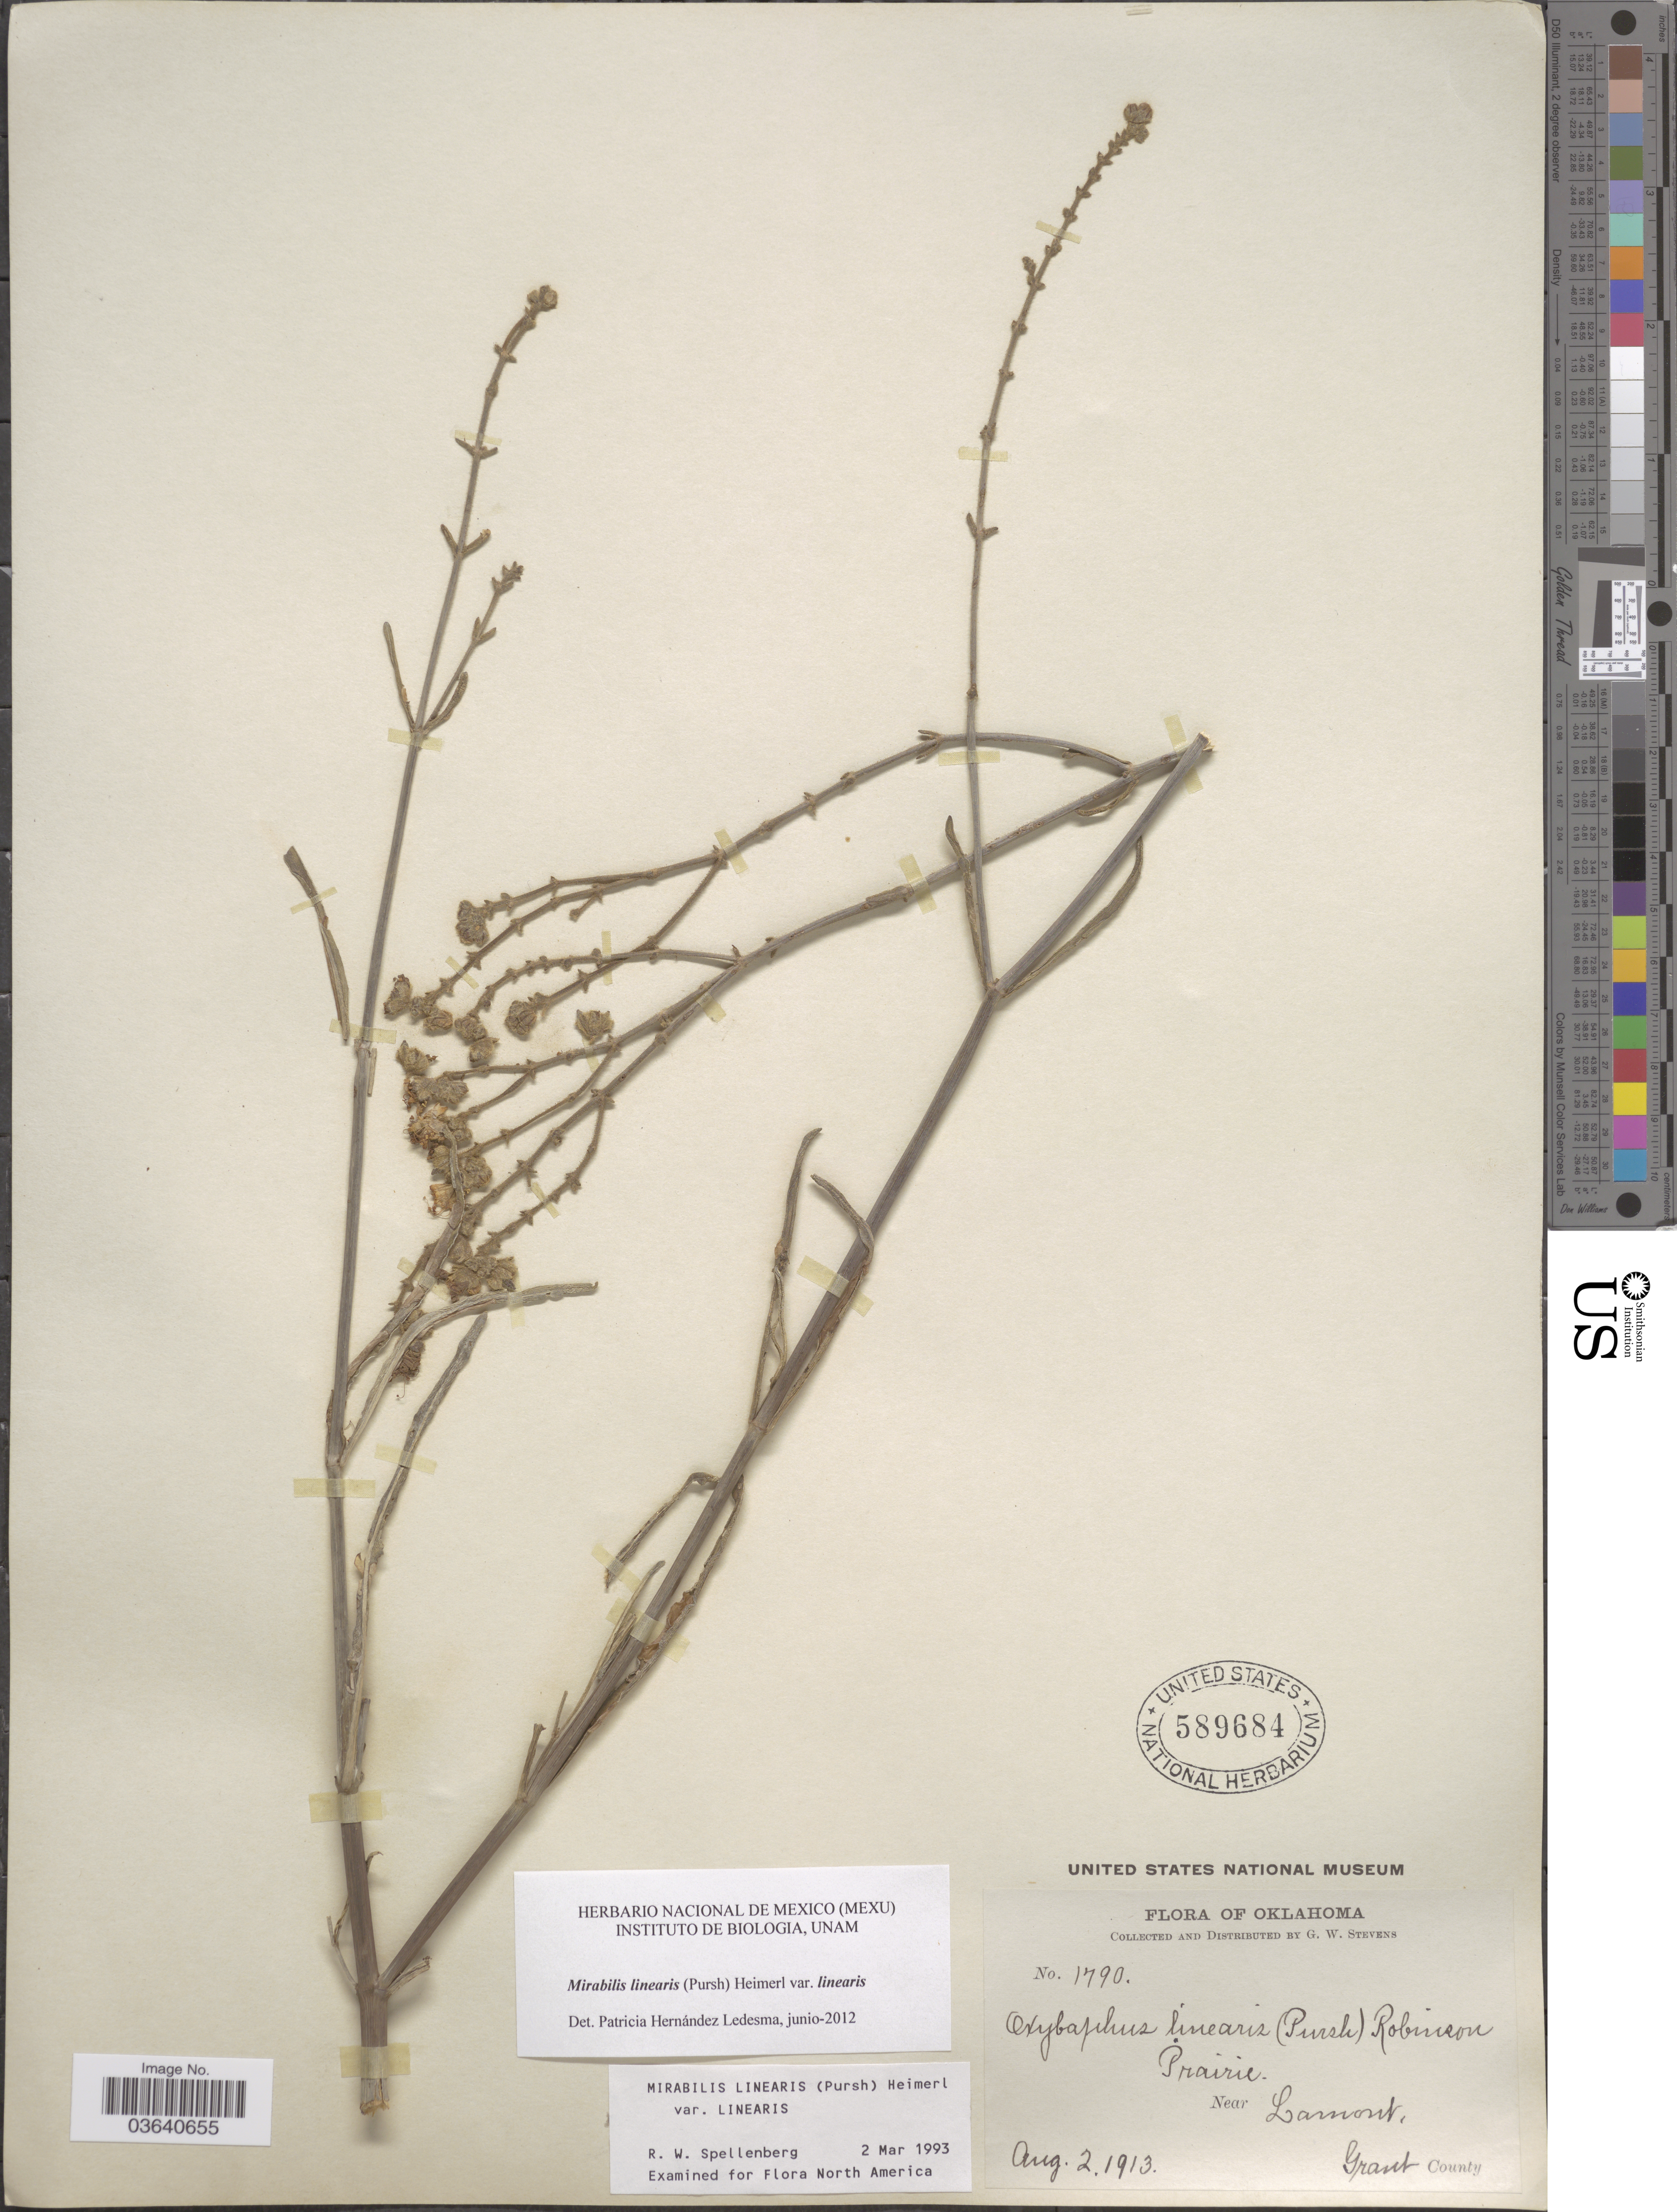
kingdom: Plantae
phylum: Tracheophyta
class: Magnoliopsida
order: Caryophyllales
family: Nyctaginaceae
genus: Mirabilis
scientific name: Mirabilis linearis var. linearis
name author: (Pursh) Heimerl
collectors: G. W. Stevens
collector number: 1790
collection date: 1913-08-02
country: United States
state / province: Oklahoma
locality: Near Lamont. Grant County.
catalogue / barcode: US 589684